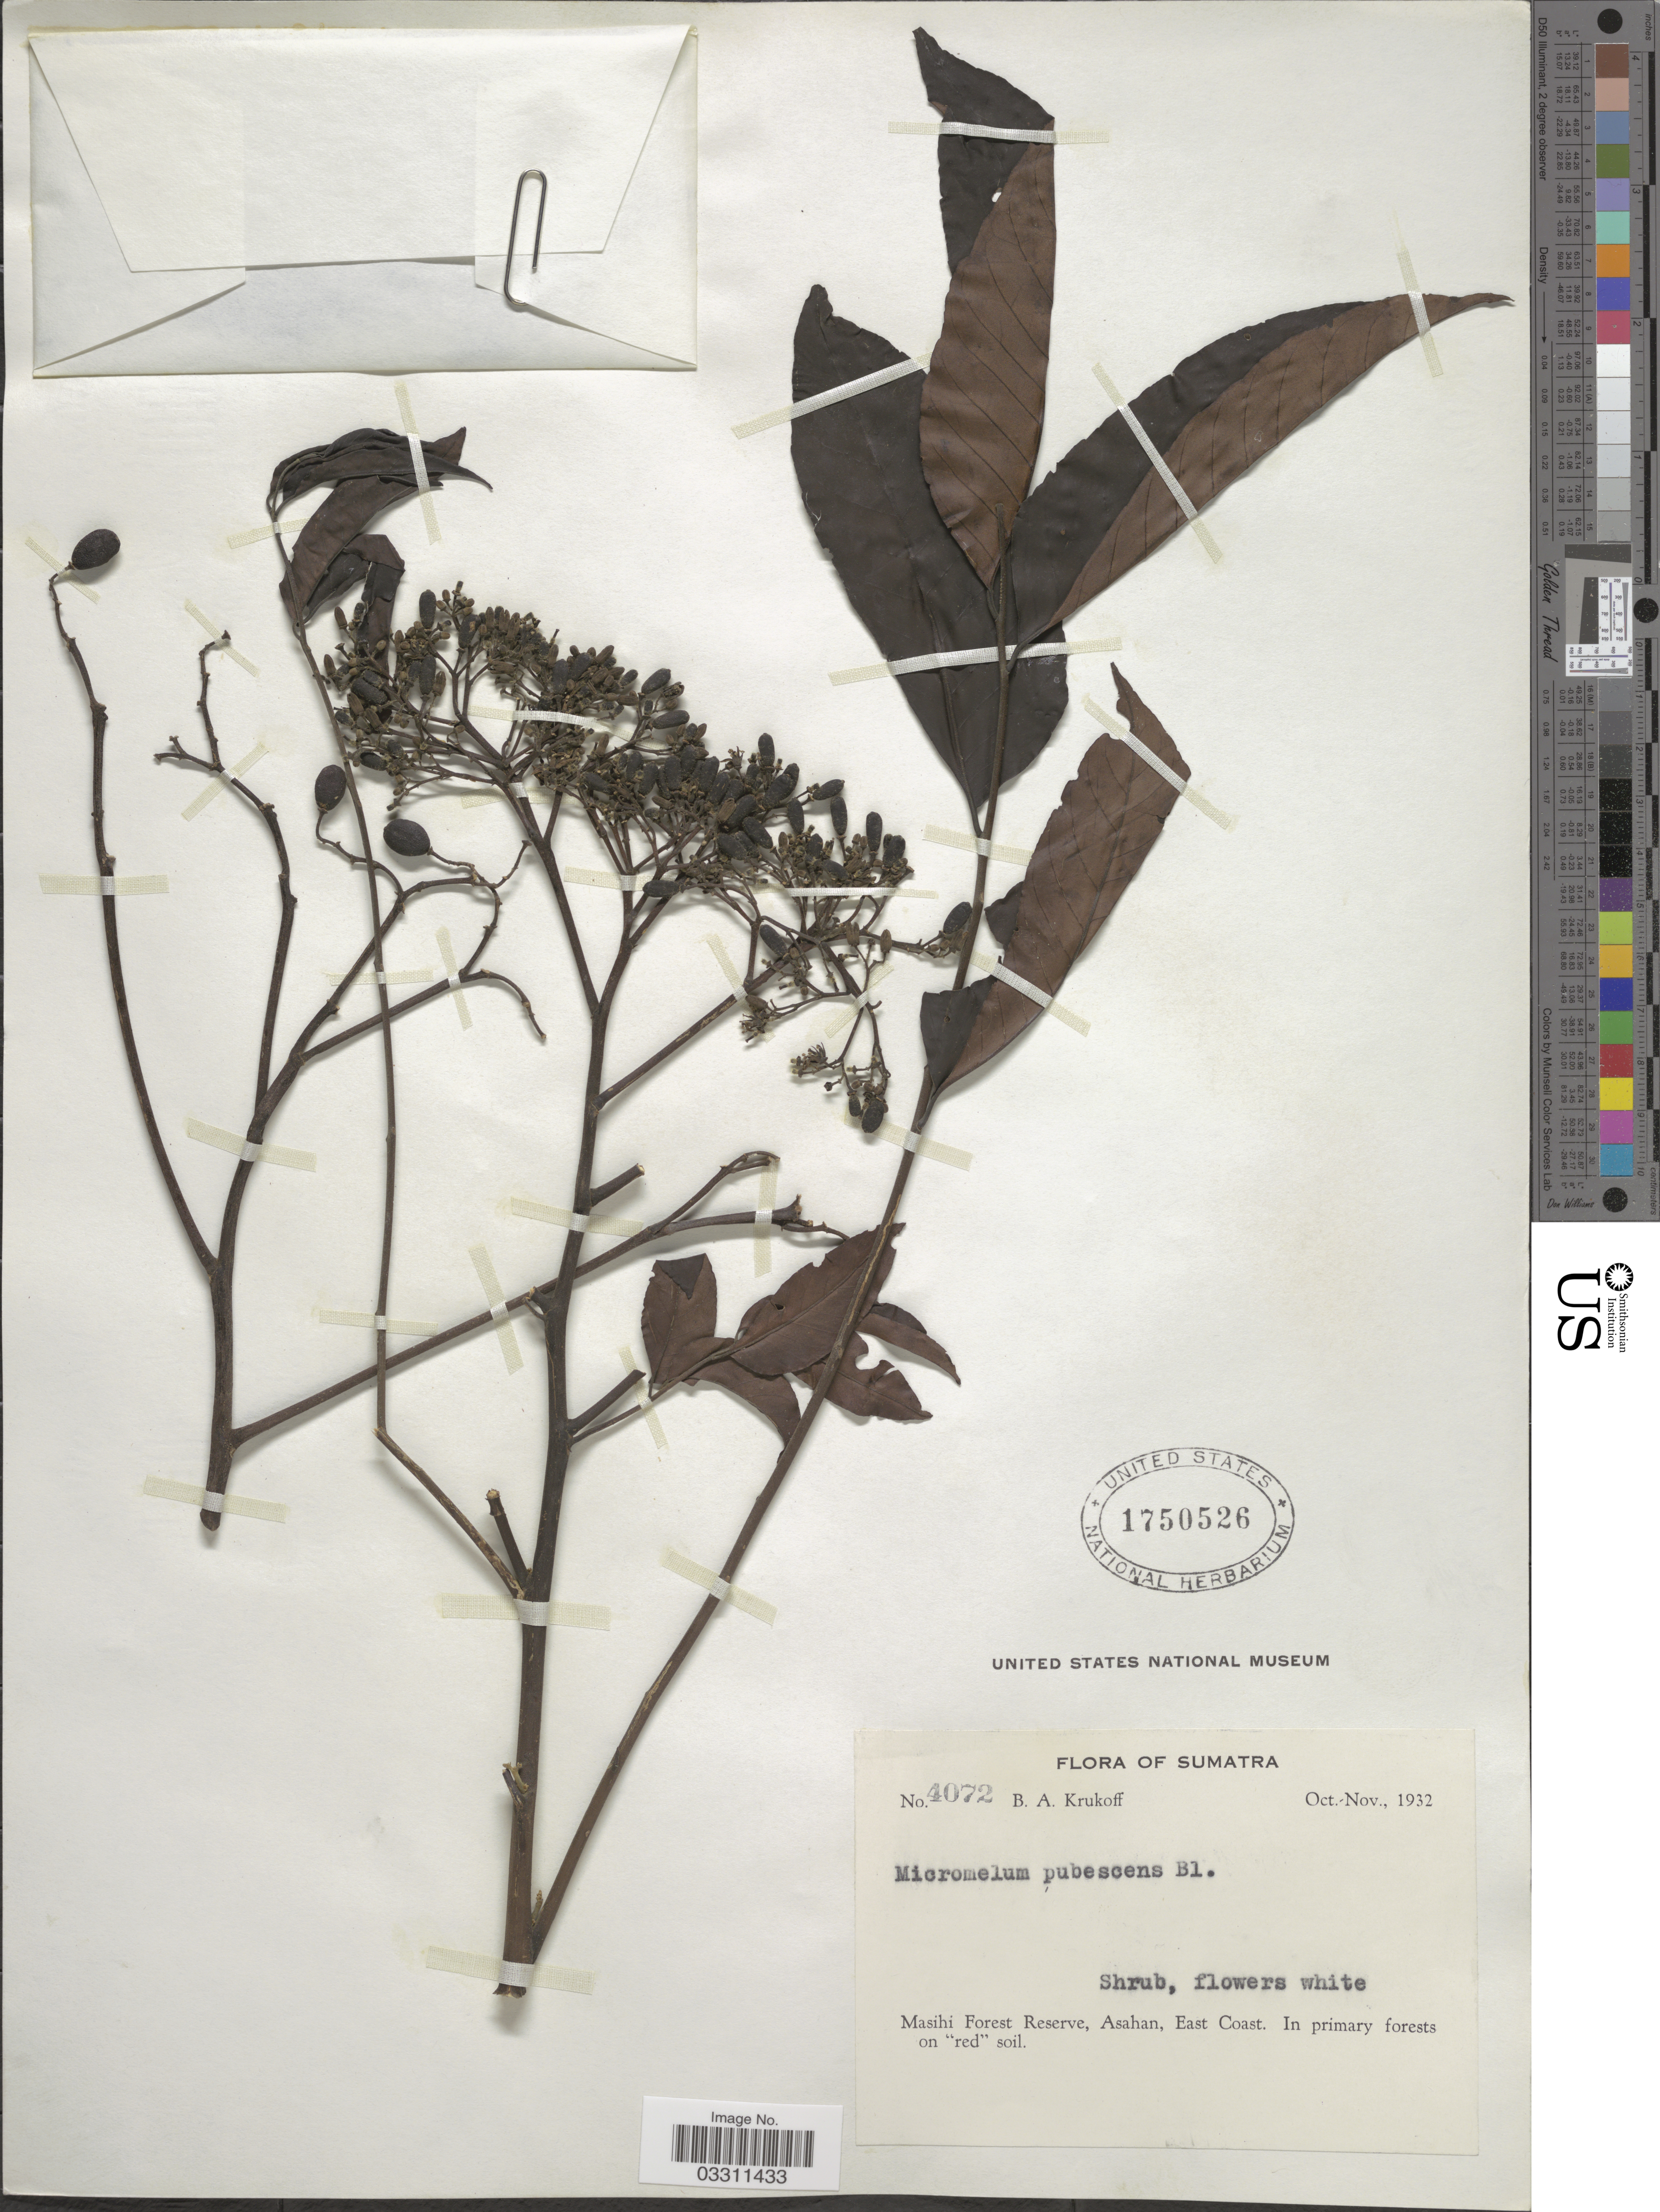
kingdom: Plantae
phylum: Tracheophyta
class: Magnoliopsida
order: Sapindales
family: Rutaceae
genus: Micromelum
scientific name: Micromelum pubescens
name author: Blume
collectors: B. A. Krukoff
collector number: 4072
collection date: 1932-10/1932-11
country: Indonesia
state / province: Sumatra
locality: Masihi Forest Reserve, Asahan, East Coast.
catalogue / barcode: US 1750526